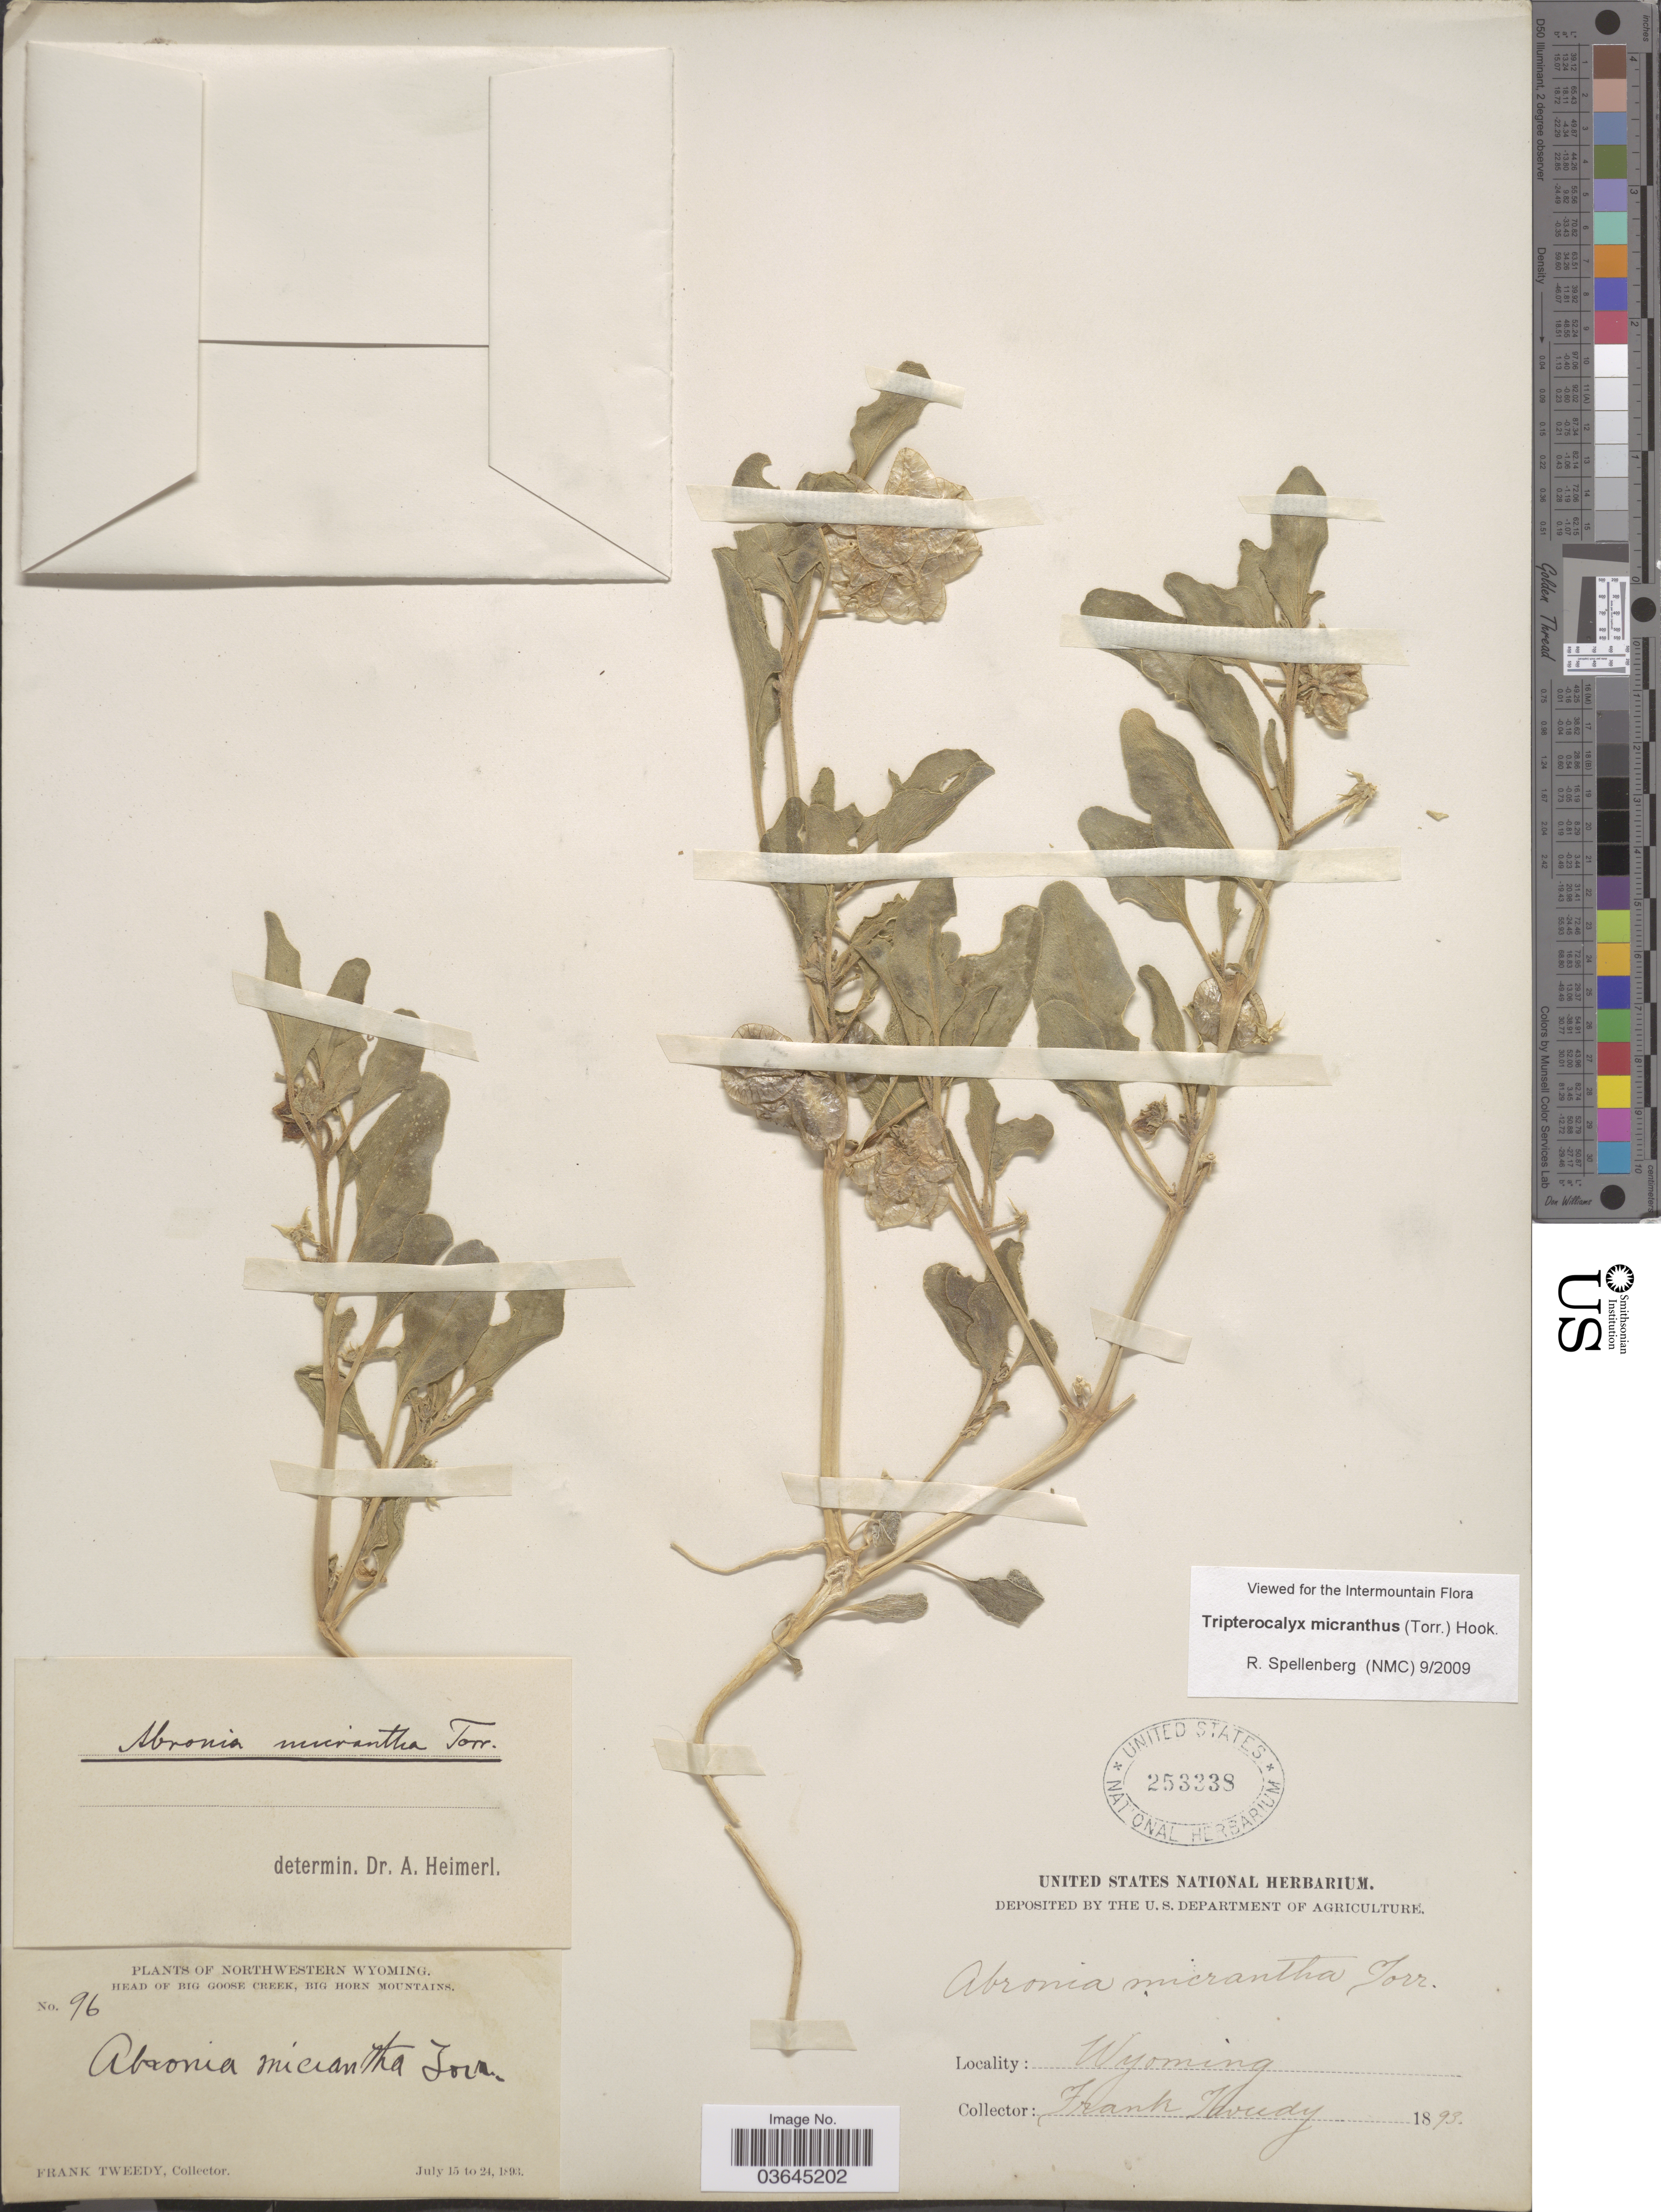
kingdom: Plantae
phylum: Tracheophyta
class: Magnoliopsida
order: Caryophyllales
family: Nyctaginaceae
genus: Tripterocalyx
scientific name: Tripterocalyx micranthus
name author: (Torr.) Hook.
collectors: F. Tweedy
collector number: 96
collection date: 1893-07-15/1893-07-24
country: United States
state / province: Wyoming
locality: Northwestern Wyoming. Head of Big Goose Creek, Big Horn Mountains.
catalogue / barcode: US 253338